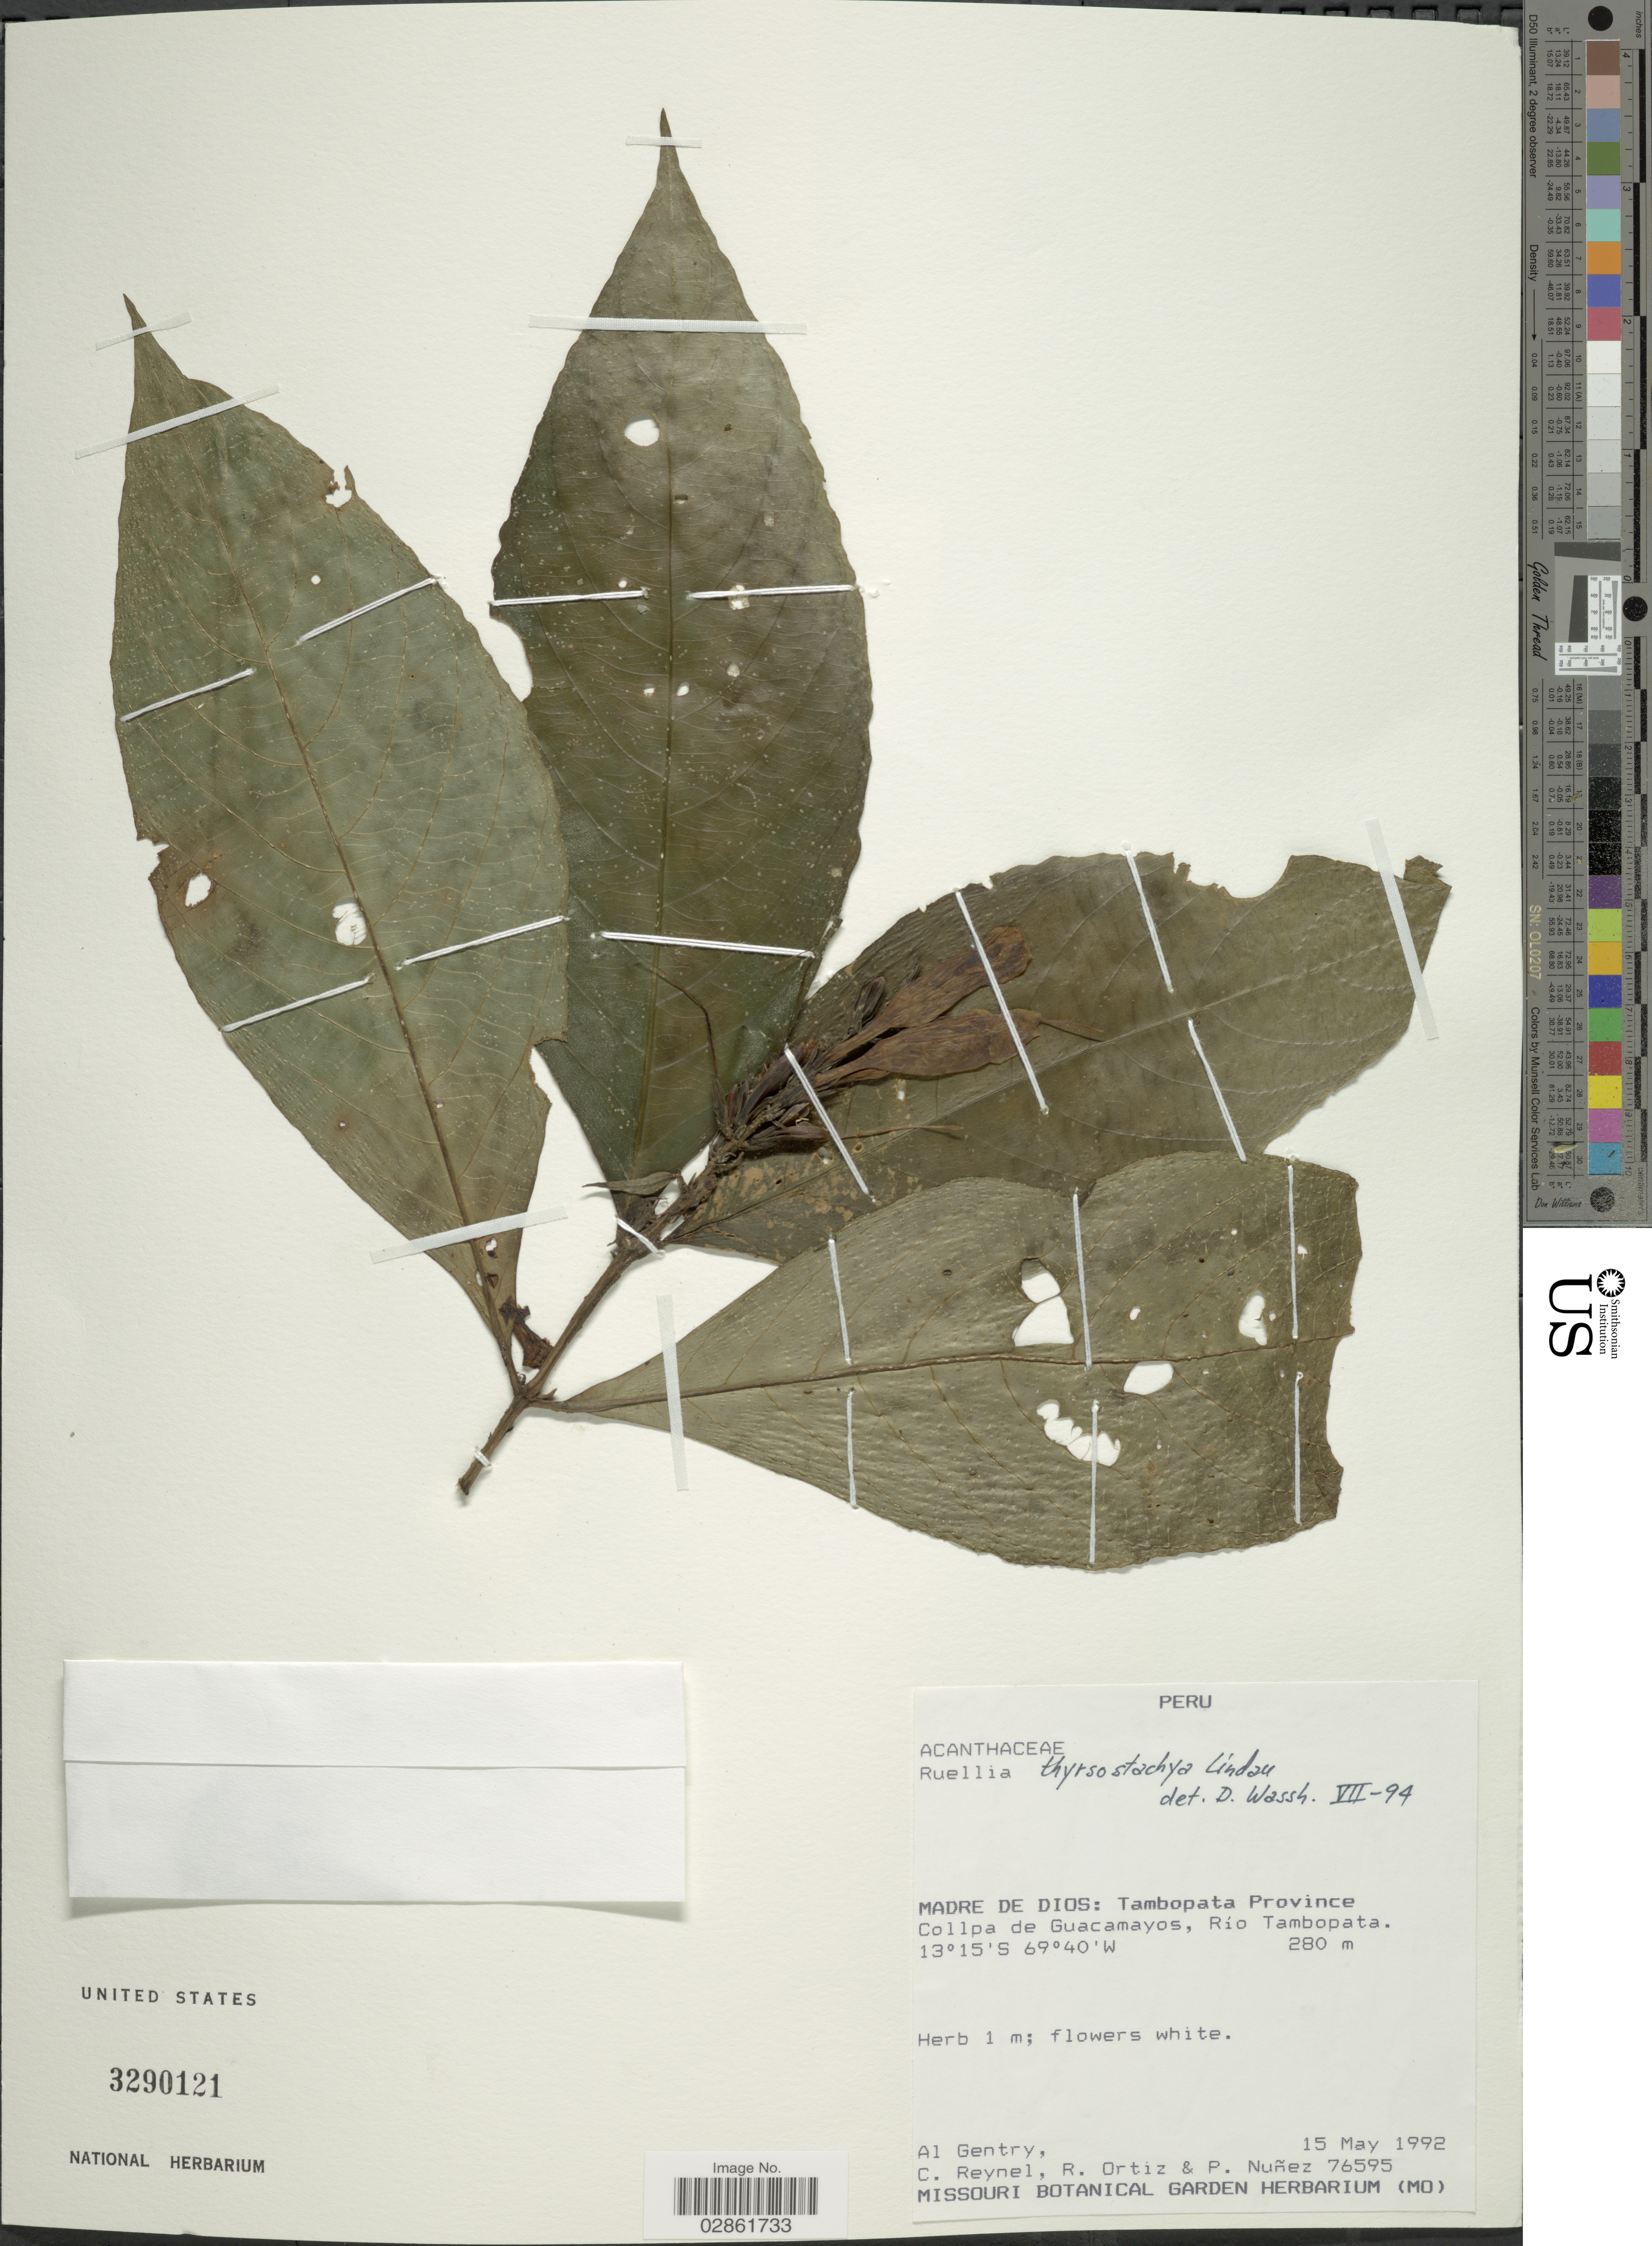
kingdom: Plantae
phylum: Tracheophyta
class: Magnoliopsida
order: Lamiales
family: Acanthaceae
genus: Ruellia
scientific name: Ruellia proxima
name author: Lindau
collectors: A. H. Gentry, C. Reynel, R. Ortiz & P. Nuñez V.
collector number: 76595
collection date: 1992-05-15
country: Peru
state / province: Madre de Dios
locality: Tambopata Province. Collpa de Guacamayos, Río Tambopata.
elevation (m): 280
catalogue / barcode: US 3290121